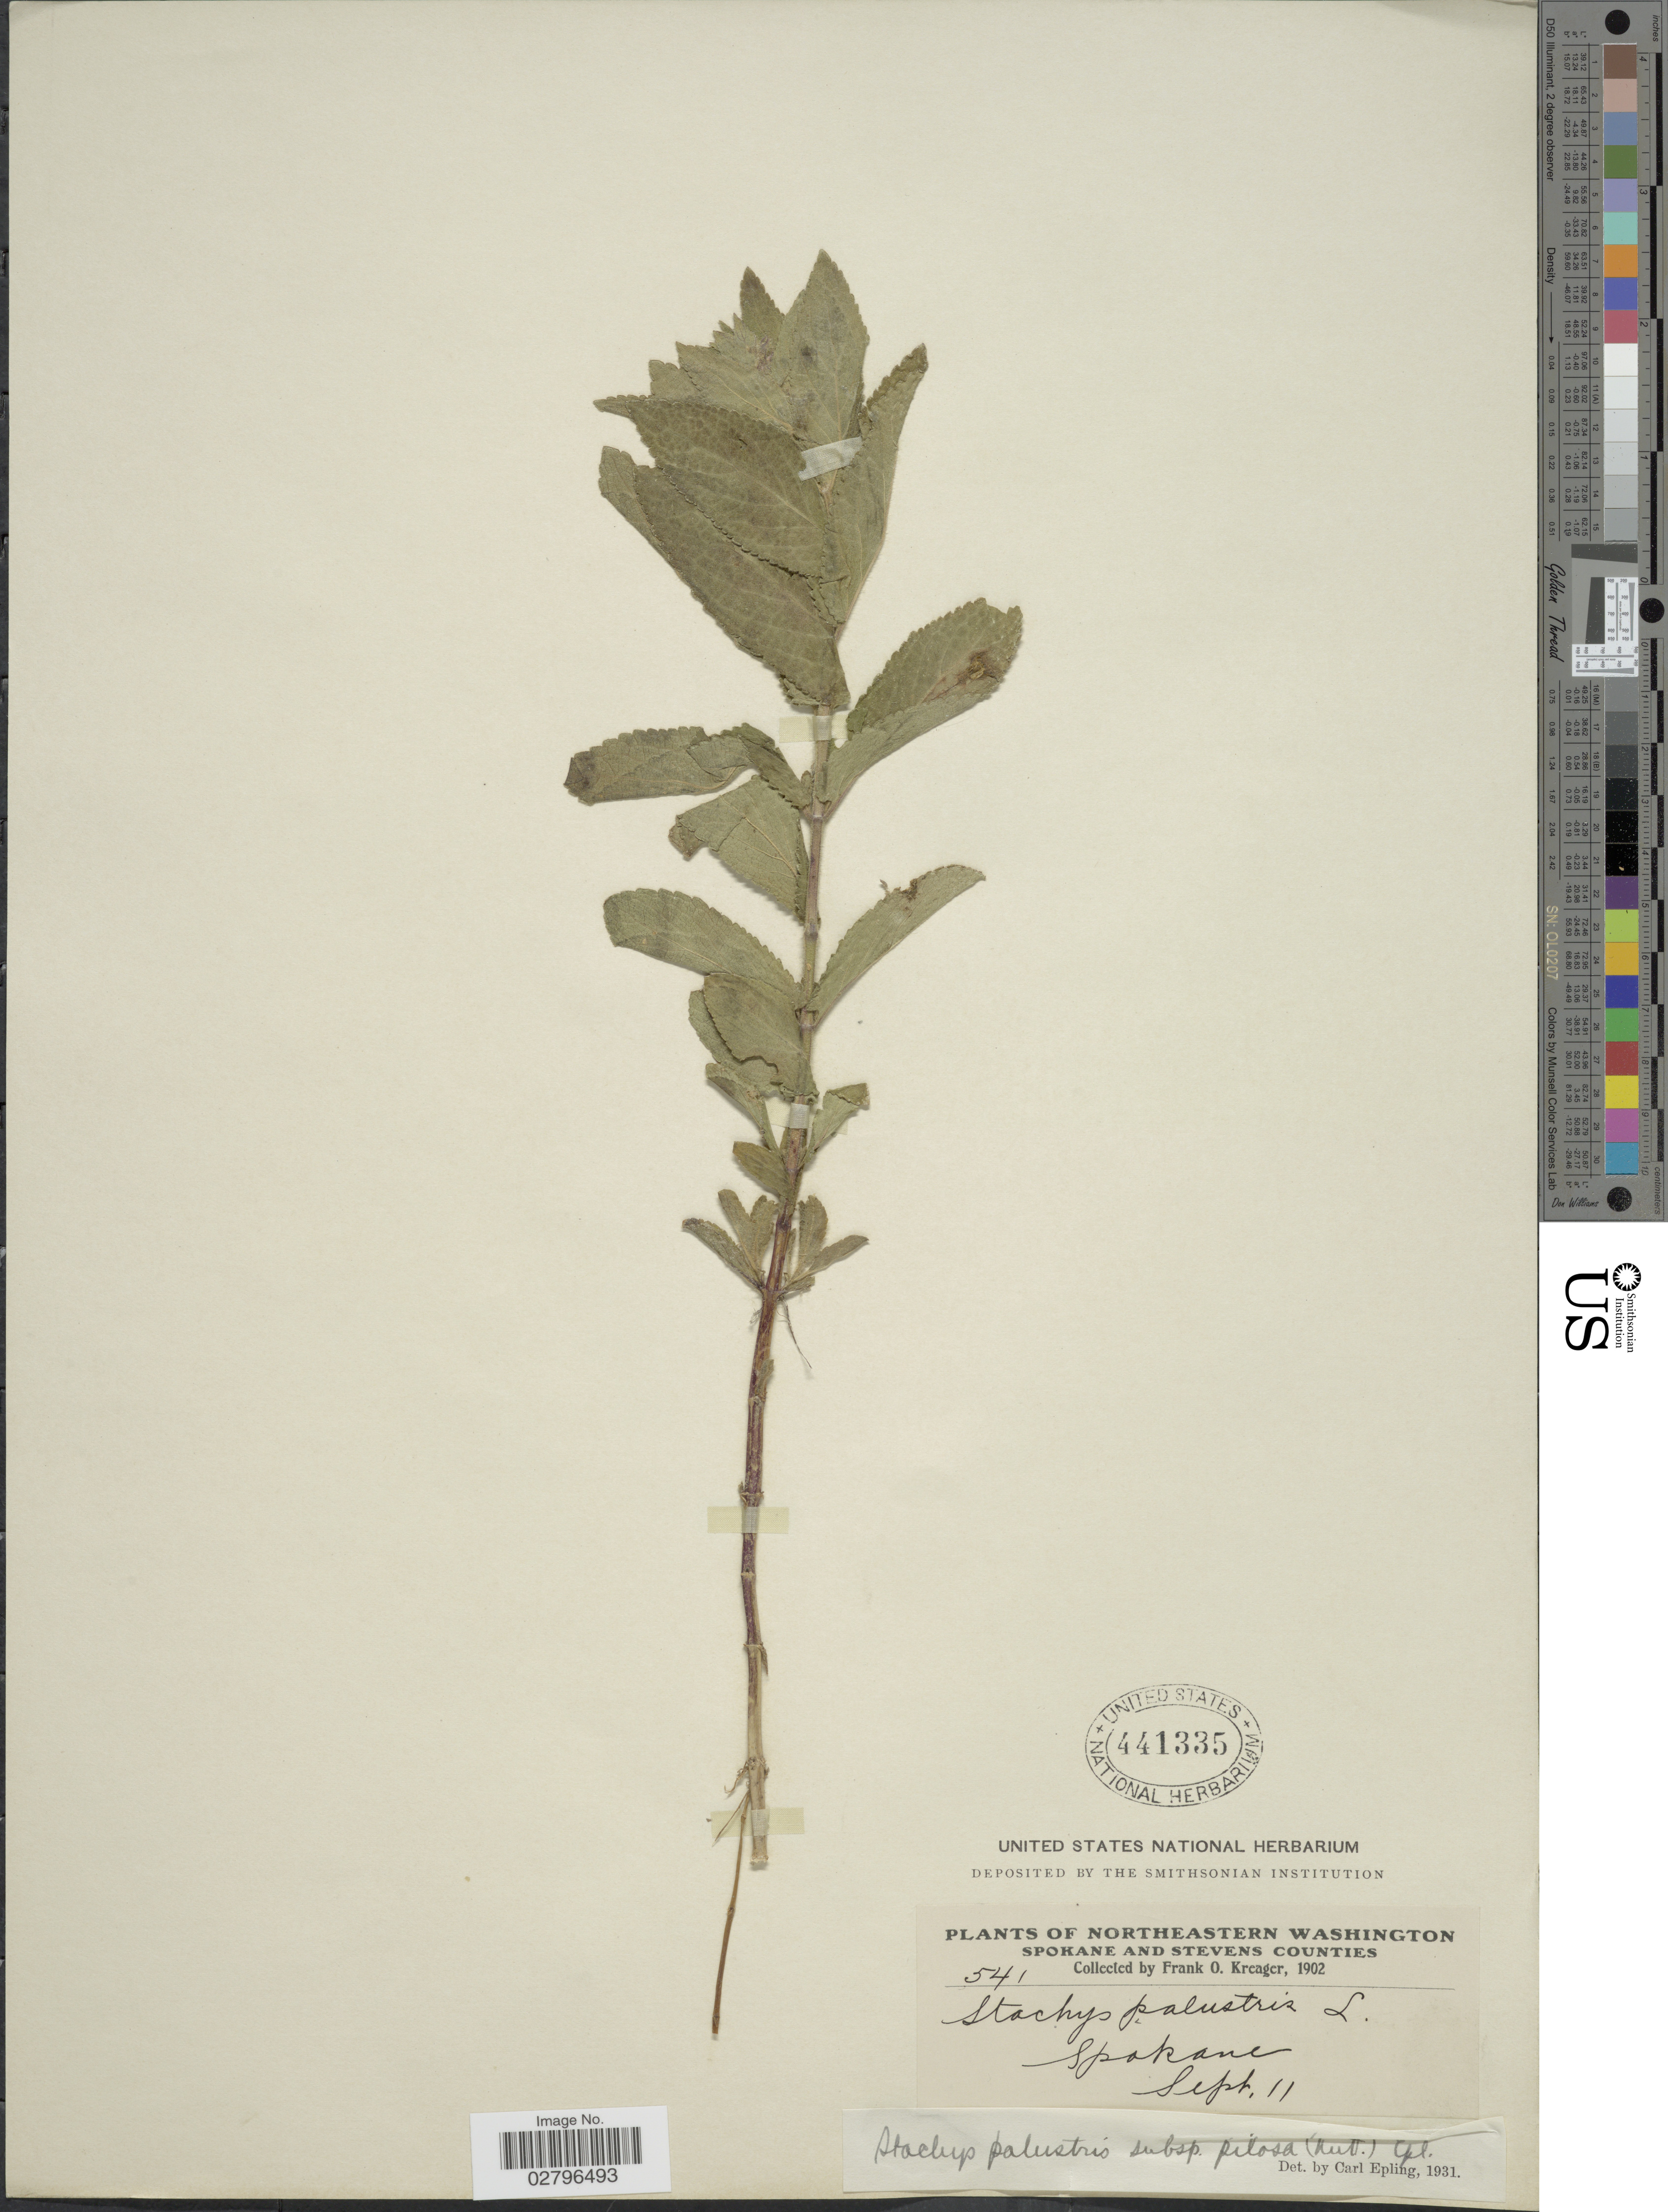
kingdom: Plantae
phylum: Tracheophyta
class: Magnoliopsida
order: Lamiales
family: Lamiaceae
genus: Stachys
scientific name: Stachys palustris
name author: L.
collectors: F. Kreager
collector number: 541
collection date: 1902-09-11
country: United States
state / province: Washington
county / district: Spokane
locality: Northeastern Washington. Spokane.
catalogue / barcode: US 441335